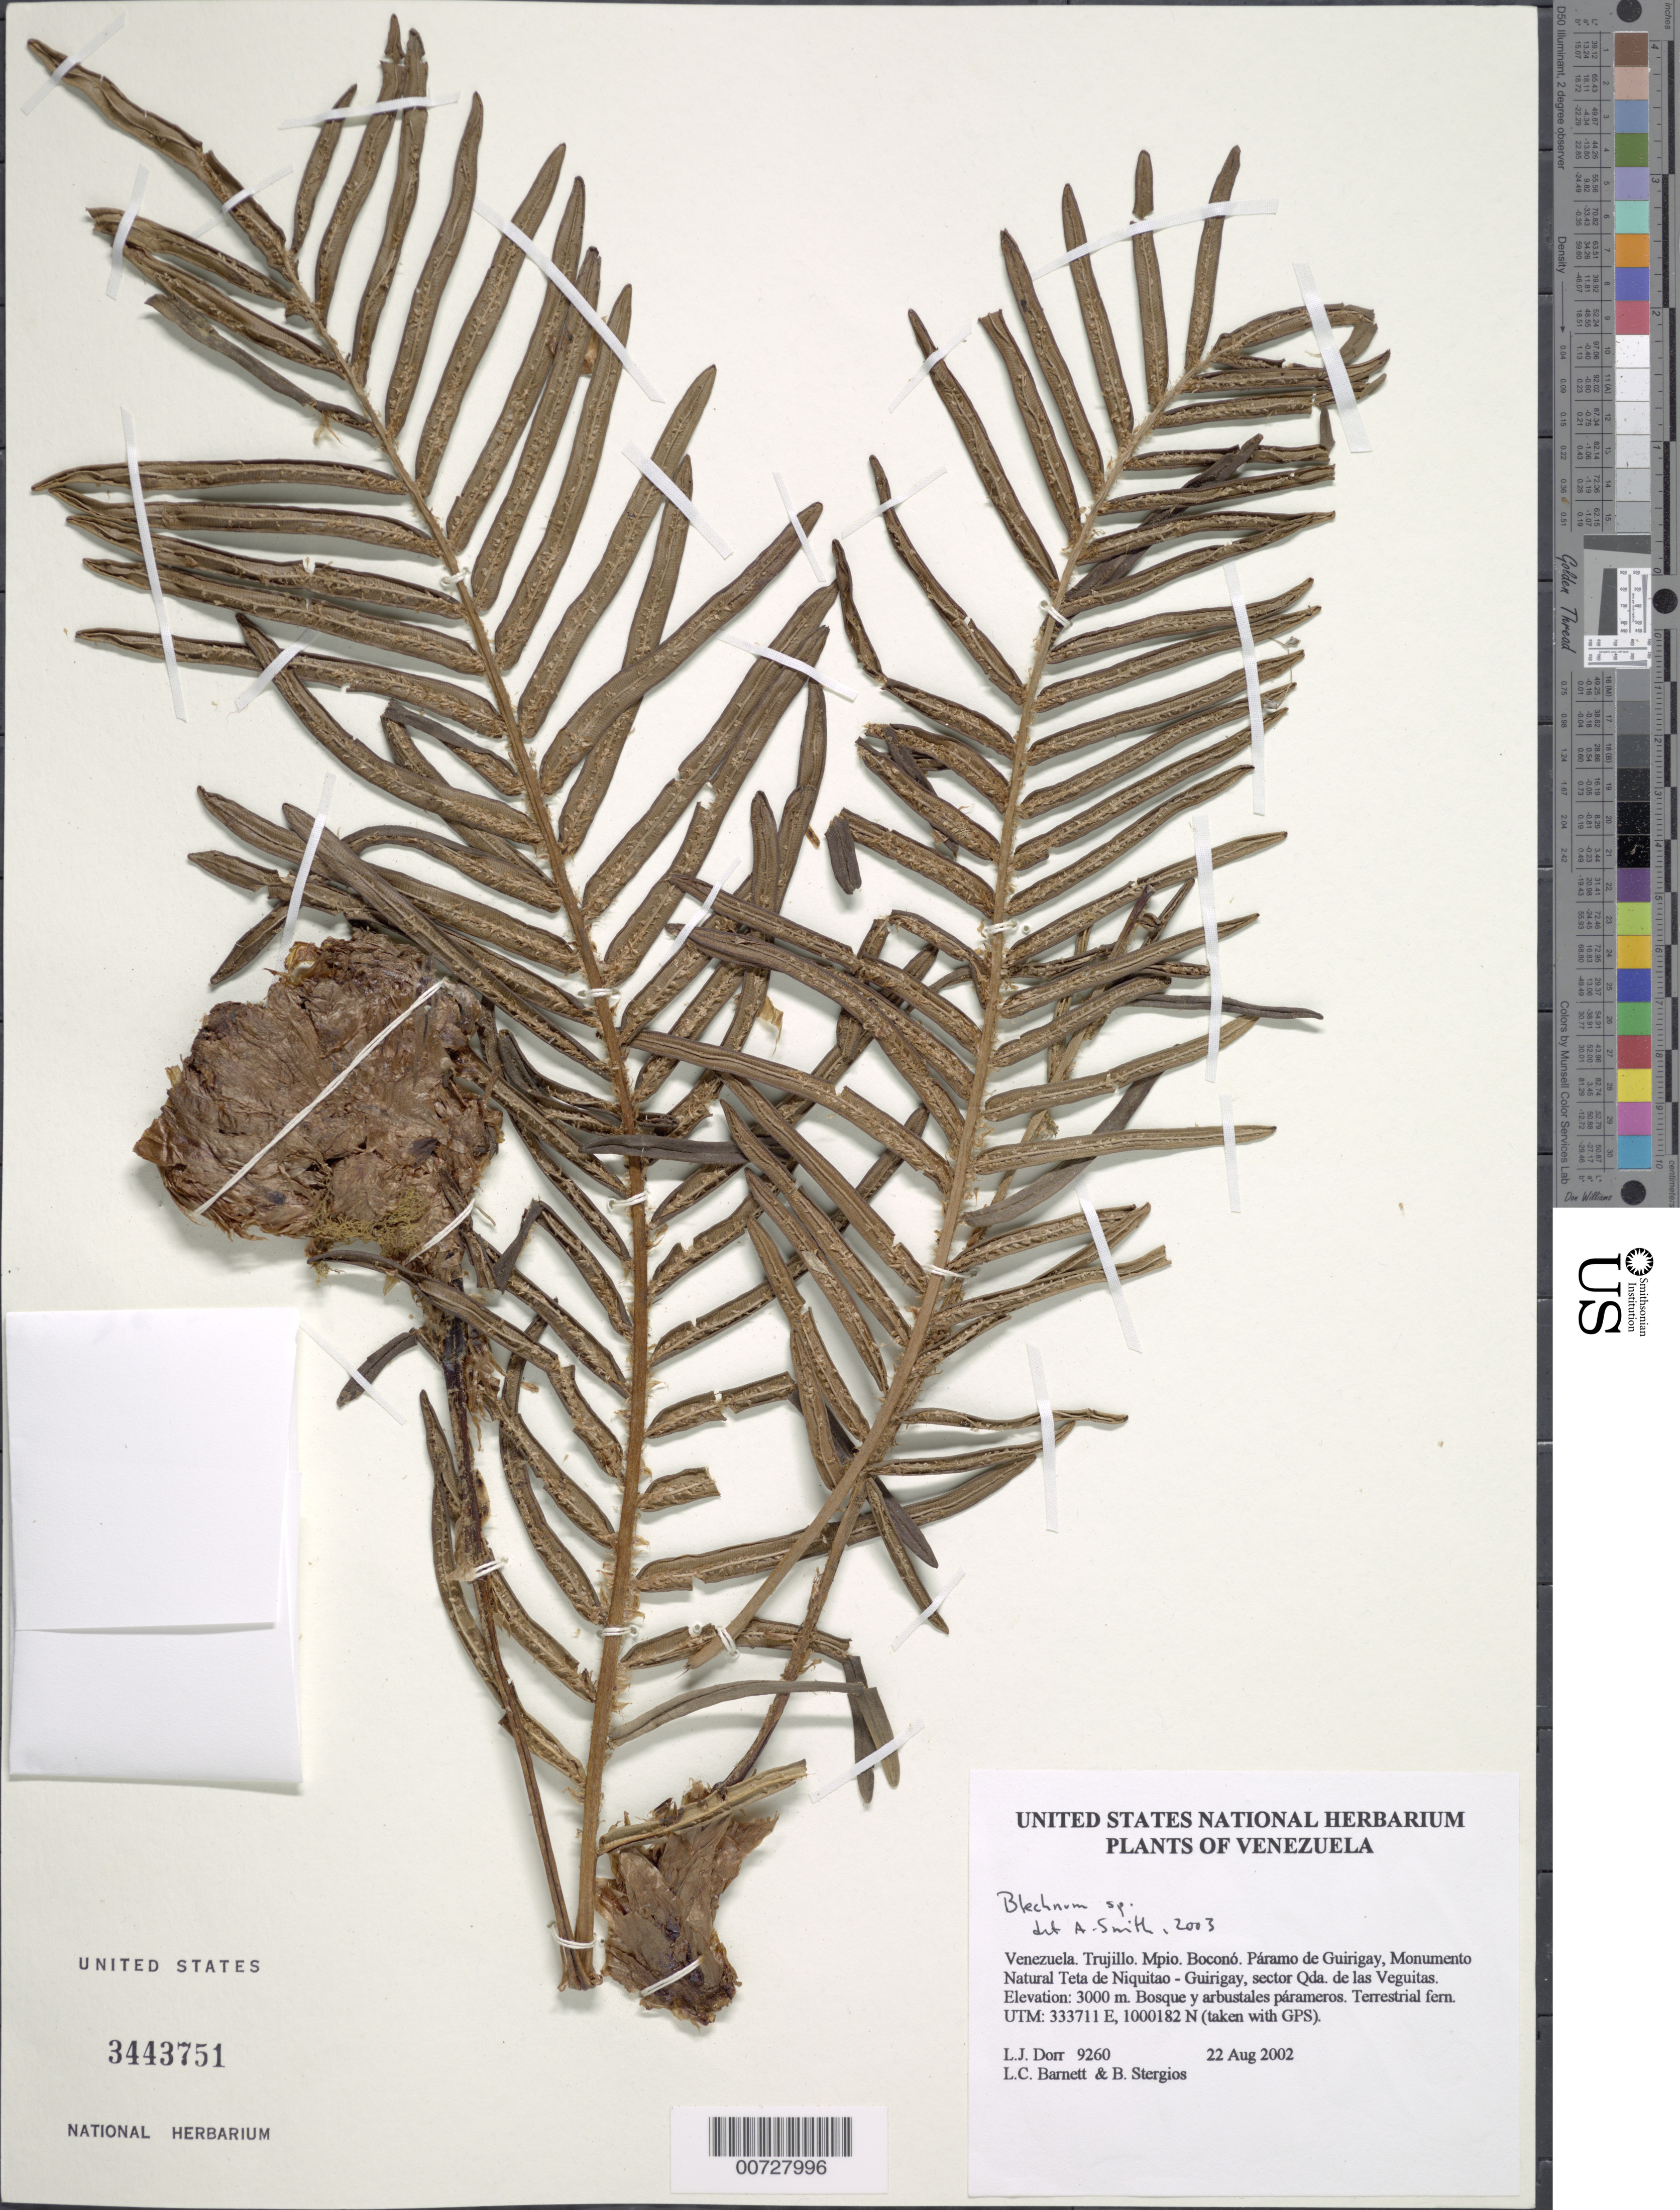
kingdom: Plantae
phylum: Tracheophyta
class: Polypodiopsida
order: Polypodiales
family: Blechnaceae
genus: Blechnum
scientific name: Blechnum sp.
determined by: Smith, Andrew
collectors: L. J. Dorr, L. C. Barnett & B. G. Stergios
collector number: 9260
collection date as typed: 22 Aug 2002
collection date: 2002-08-22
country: Venezuela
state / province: Trujillo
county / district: Boconó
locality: Páramo de Guirigay, Monumento Natural Teta de Niquitao - Guirigay, sector Las Veguitas.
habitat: Bosque y arbustales párameros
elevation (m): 3000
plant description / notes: PORT, US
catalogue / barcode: US 3443751